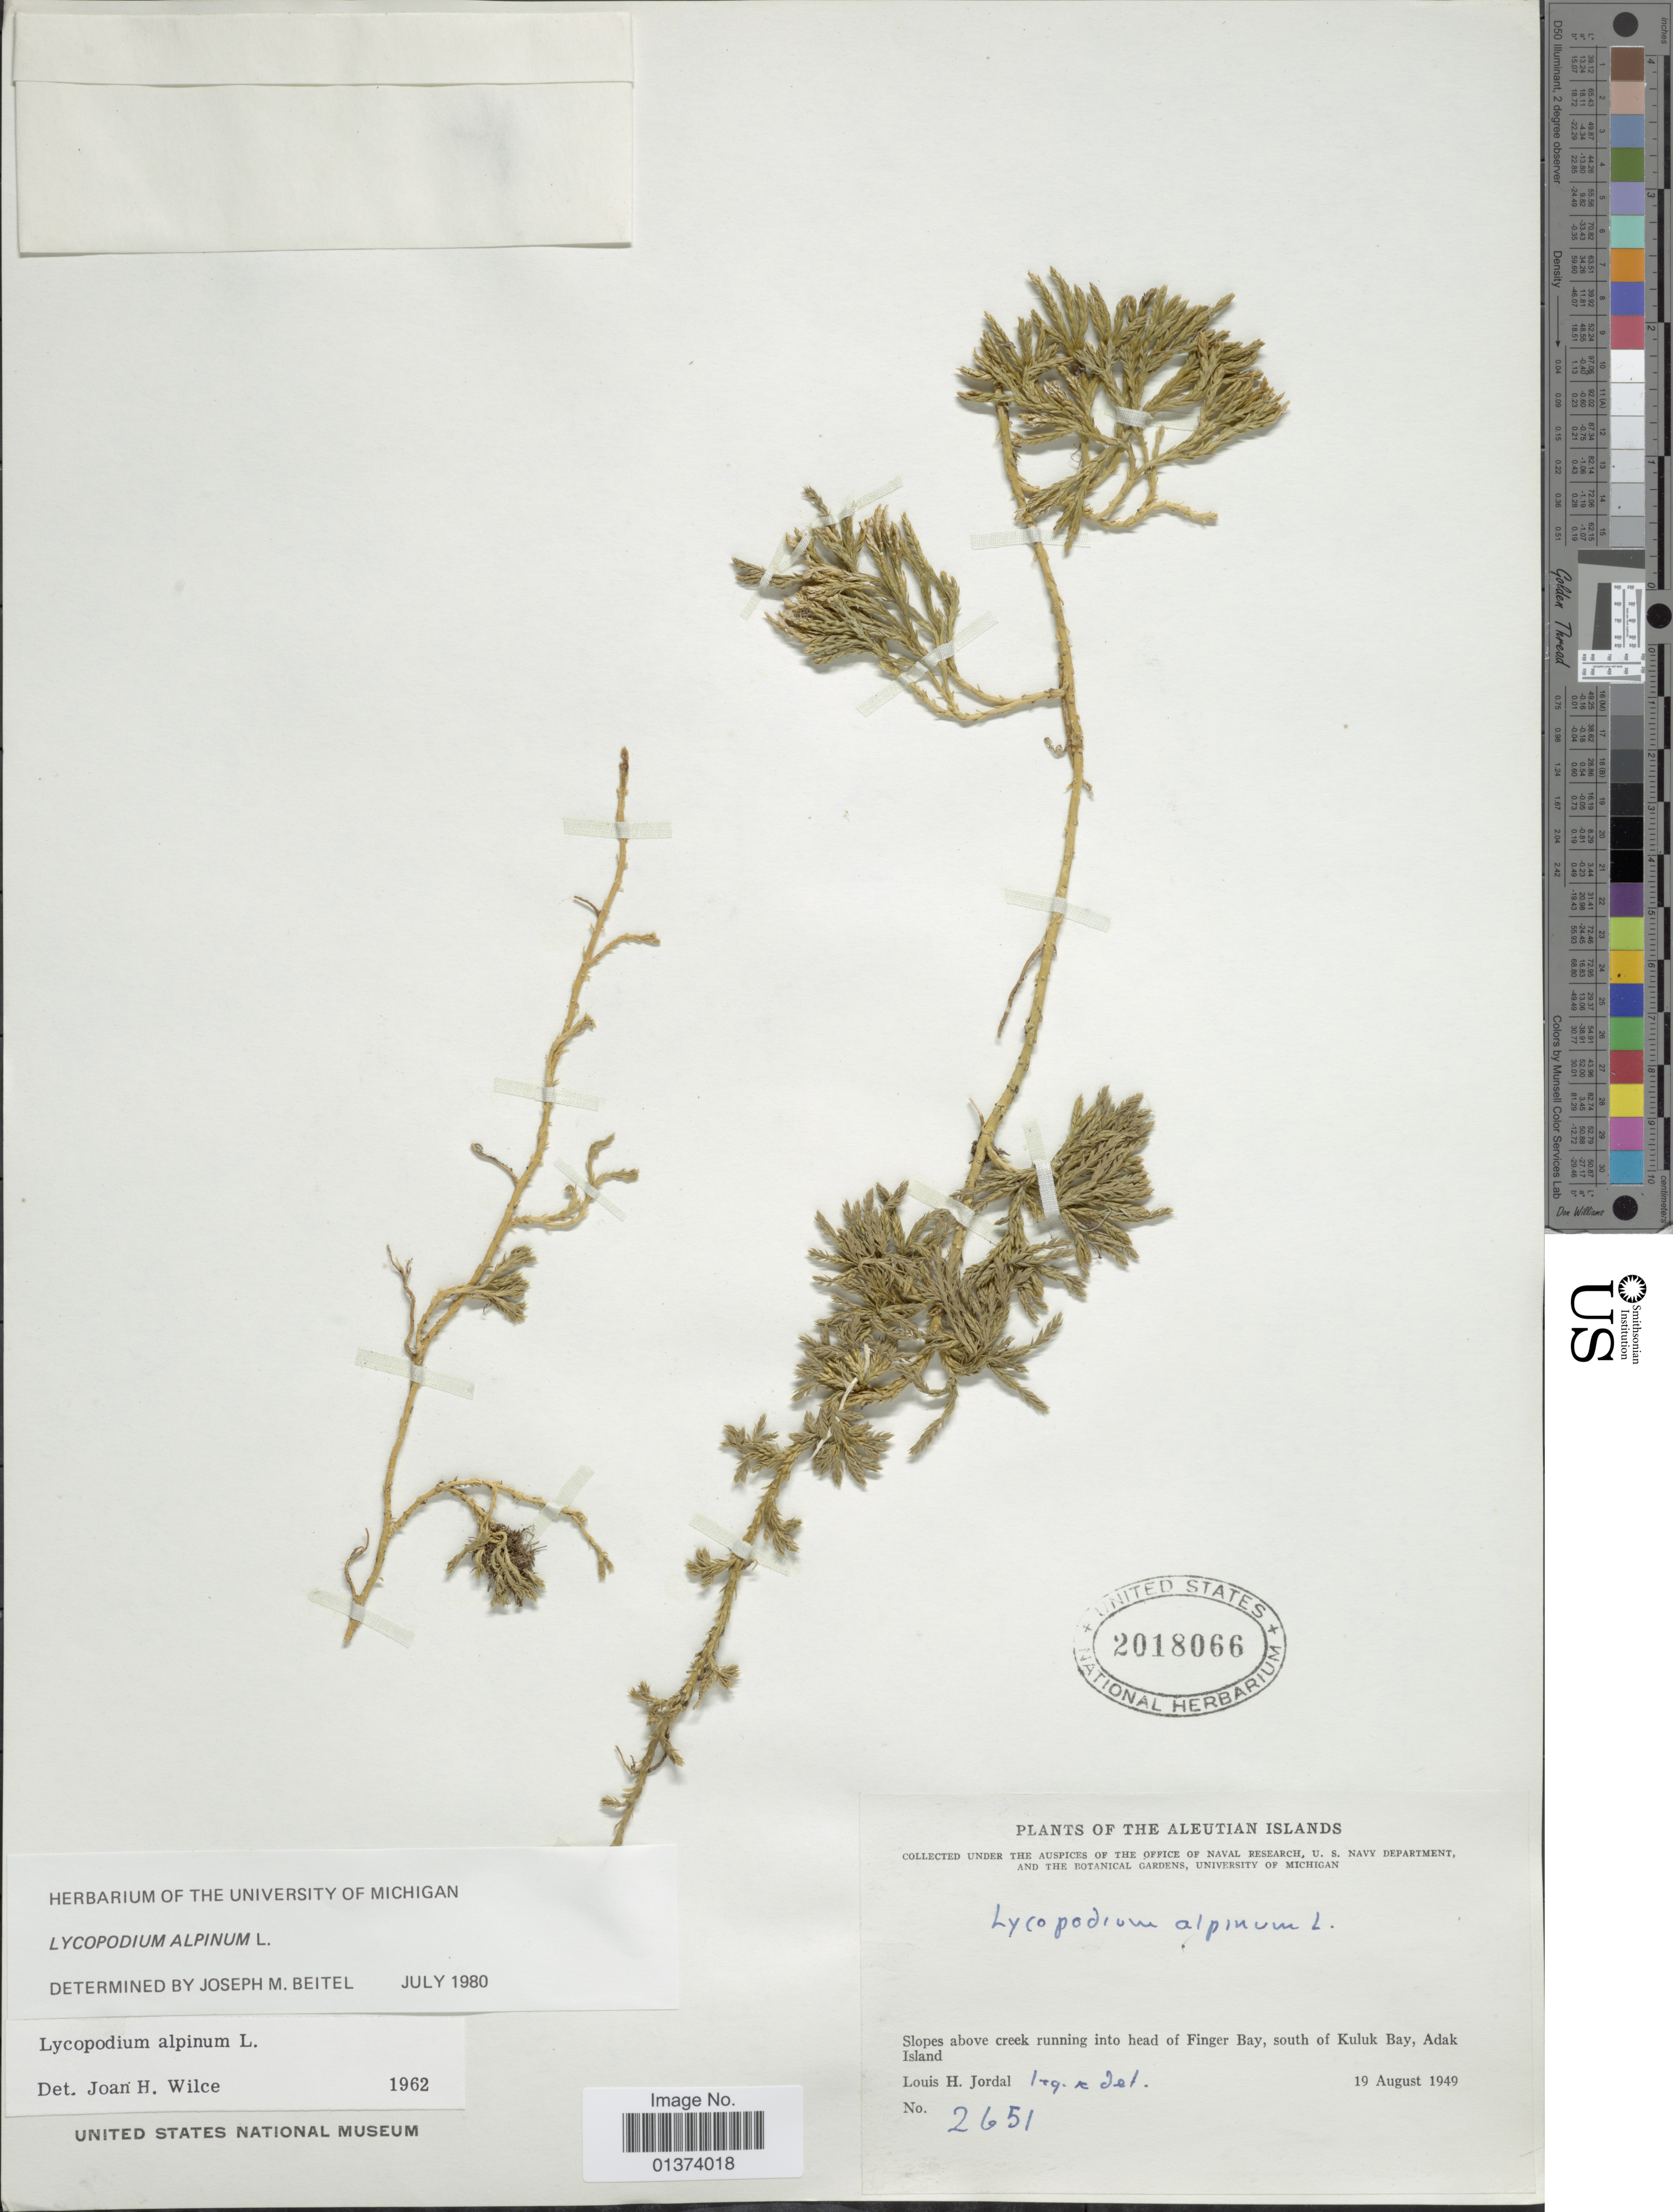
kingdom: Plantae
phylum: Tracheophyta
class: Lycopodiopsida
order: Lycopodiales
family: Lycopodiaceae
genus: Diphasiastrum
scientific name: Diphasiastrum alpinum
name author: (L.) Holub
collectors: L. Jordal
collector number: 2651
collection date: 1949-08-19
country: United States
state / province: Alaska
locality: Aleutian Islands, Slopes above creek running into head of Finger Bay, south of Kuluk Bay, Adak Island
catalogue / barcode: US 2018066